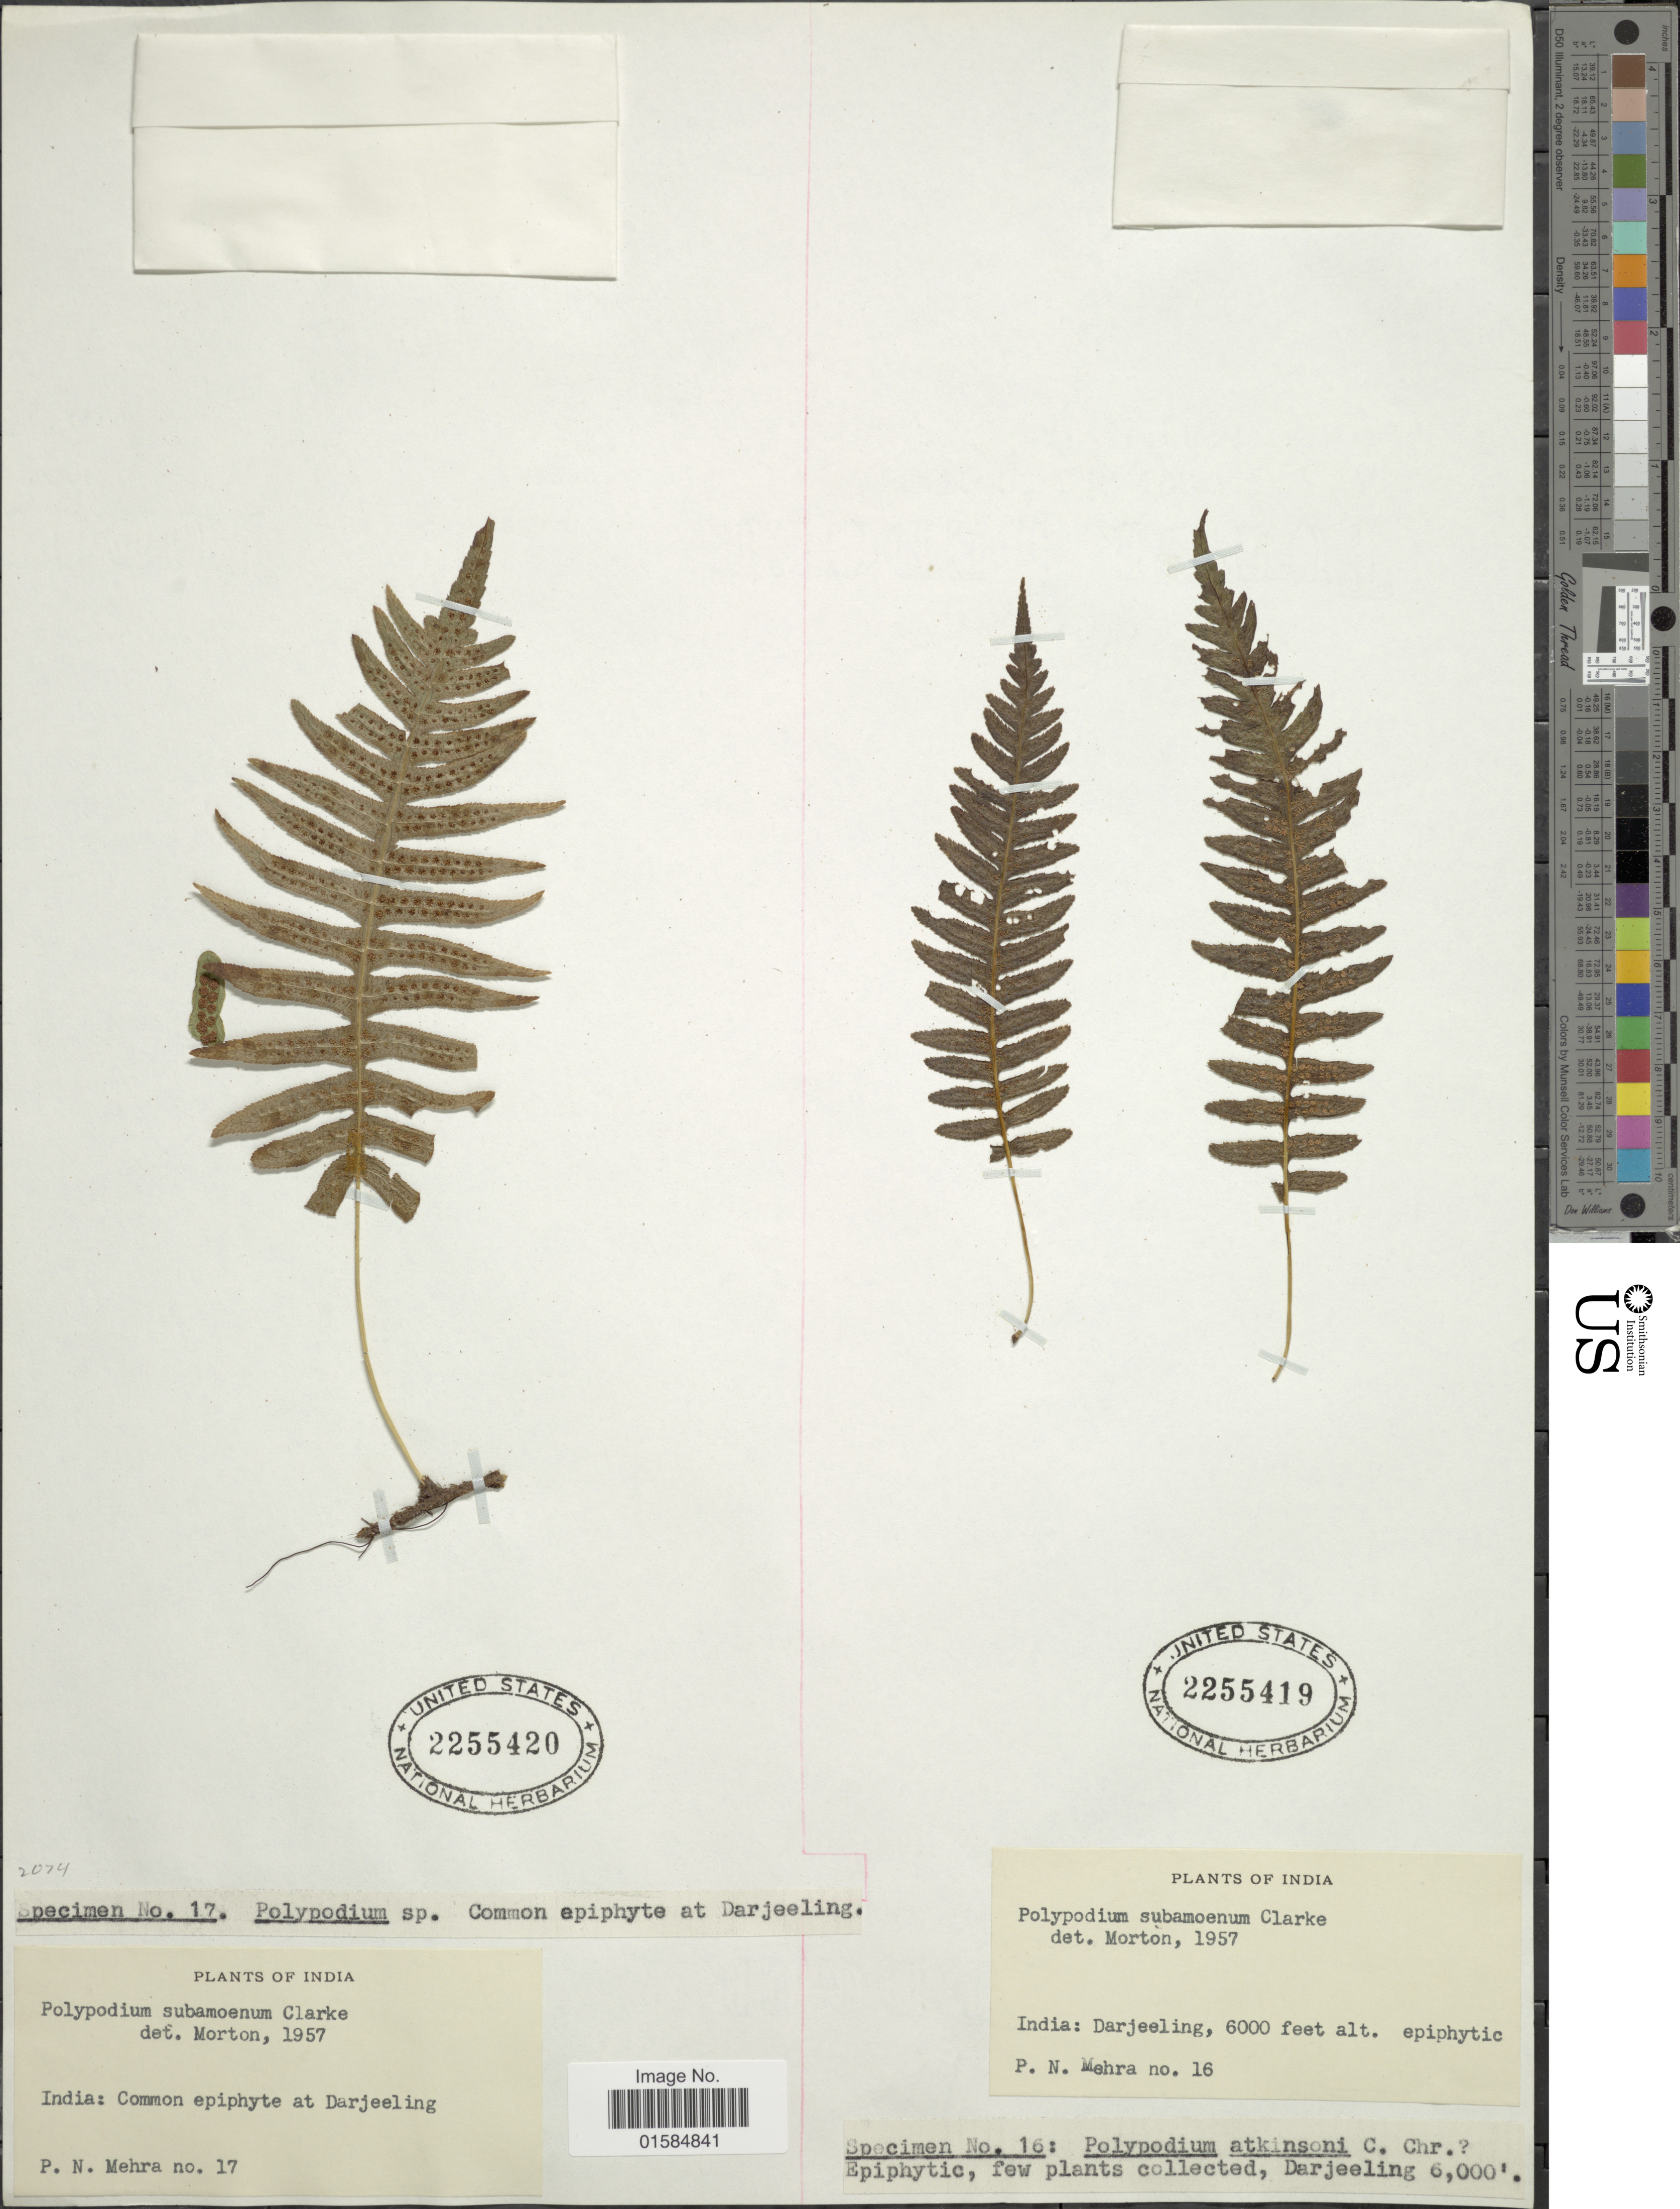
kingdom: Plantae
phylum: Tracheophyta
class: Polypodiopsida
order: Polypodiales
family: Polypodiaceae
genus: Goniophlebium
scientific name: Goniophlebium subamoenum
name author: (C.B. Clarke) Bedd.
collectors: P. N. Mehra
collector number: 16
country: India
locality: India, Darjeeling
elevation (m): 1829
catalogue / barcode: US 2255419-2